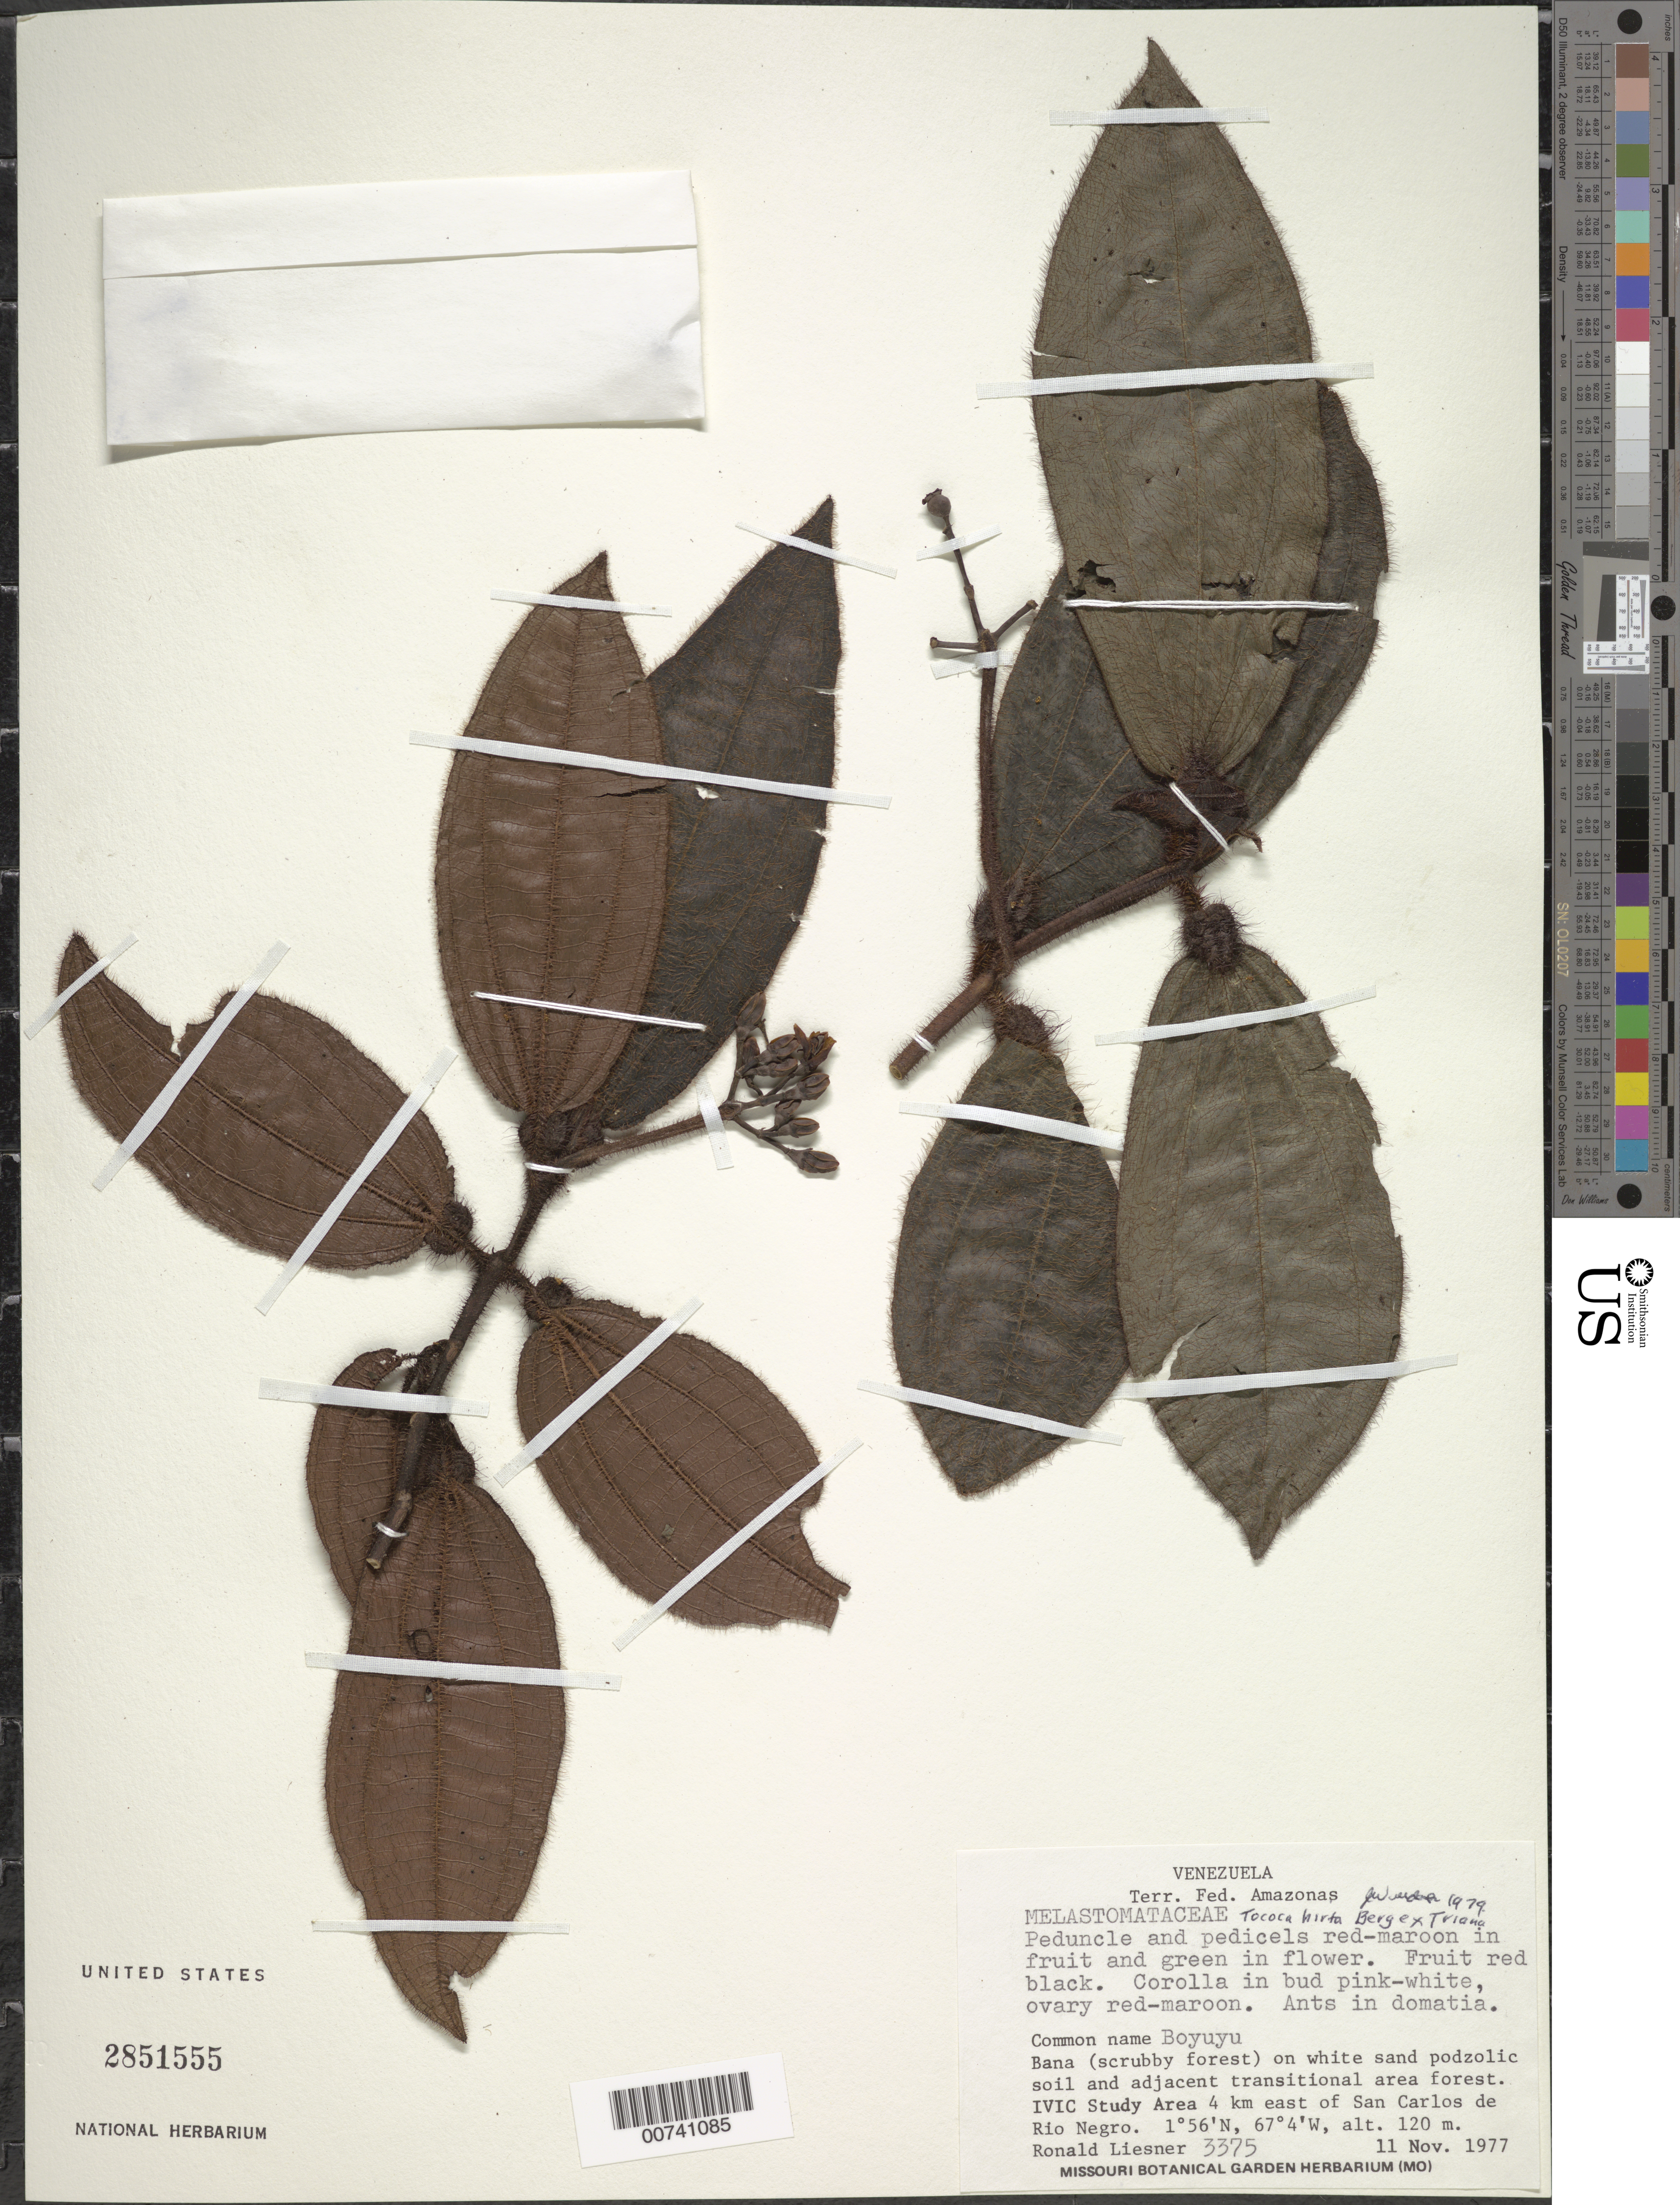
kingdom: Plantae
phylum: Tracheophyta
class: Magnoliopsida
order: Myrtales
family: Melastomataceae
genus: Tococa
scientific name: Tococa hirta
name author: O. Berg ex Triana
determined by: Wurdack, John J., (US), US (UNITED STATES)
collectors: R. L. Liesner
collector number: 3375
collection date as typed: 11-Nov-77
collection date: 1977-11-11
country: Venezuela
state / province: Amazonas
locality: San Carlos de Río Negro, 4 km E of; road to entrance to IVIC Study Area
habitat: White sand podzolic soil and adjacent transitional area forest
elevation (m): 120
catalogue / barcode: US 2851555